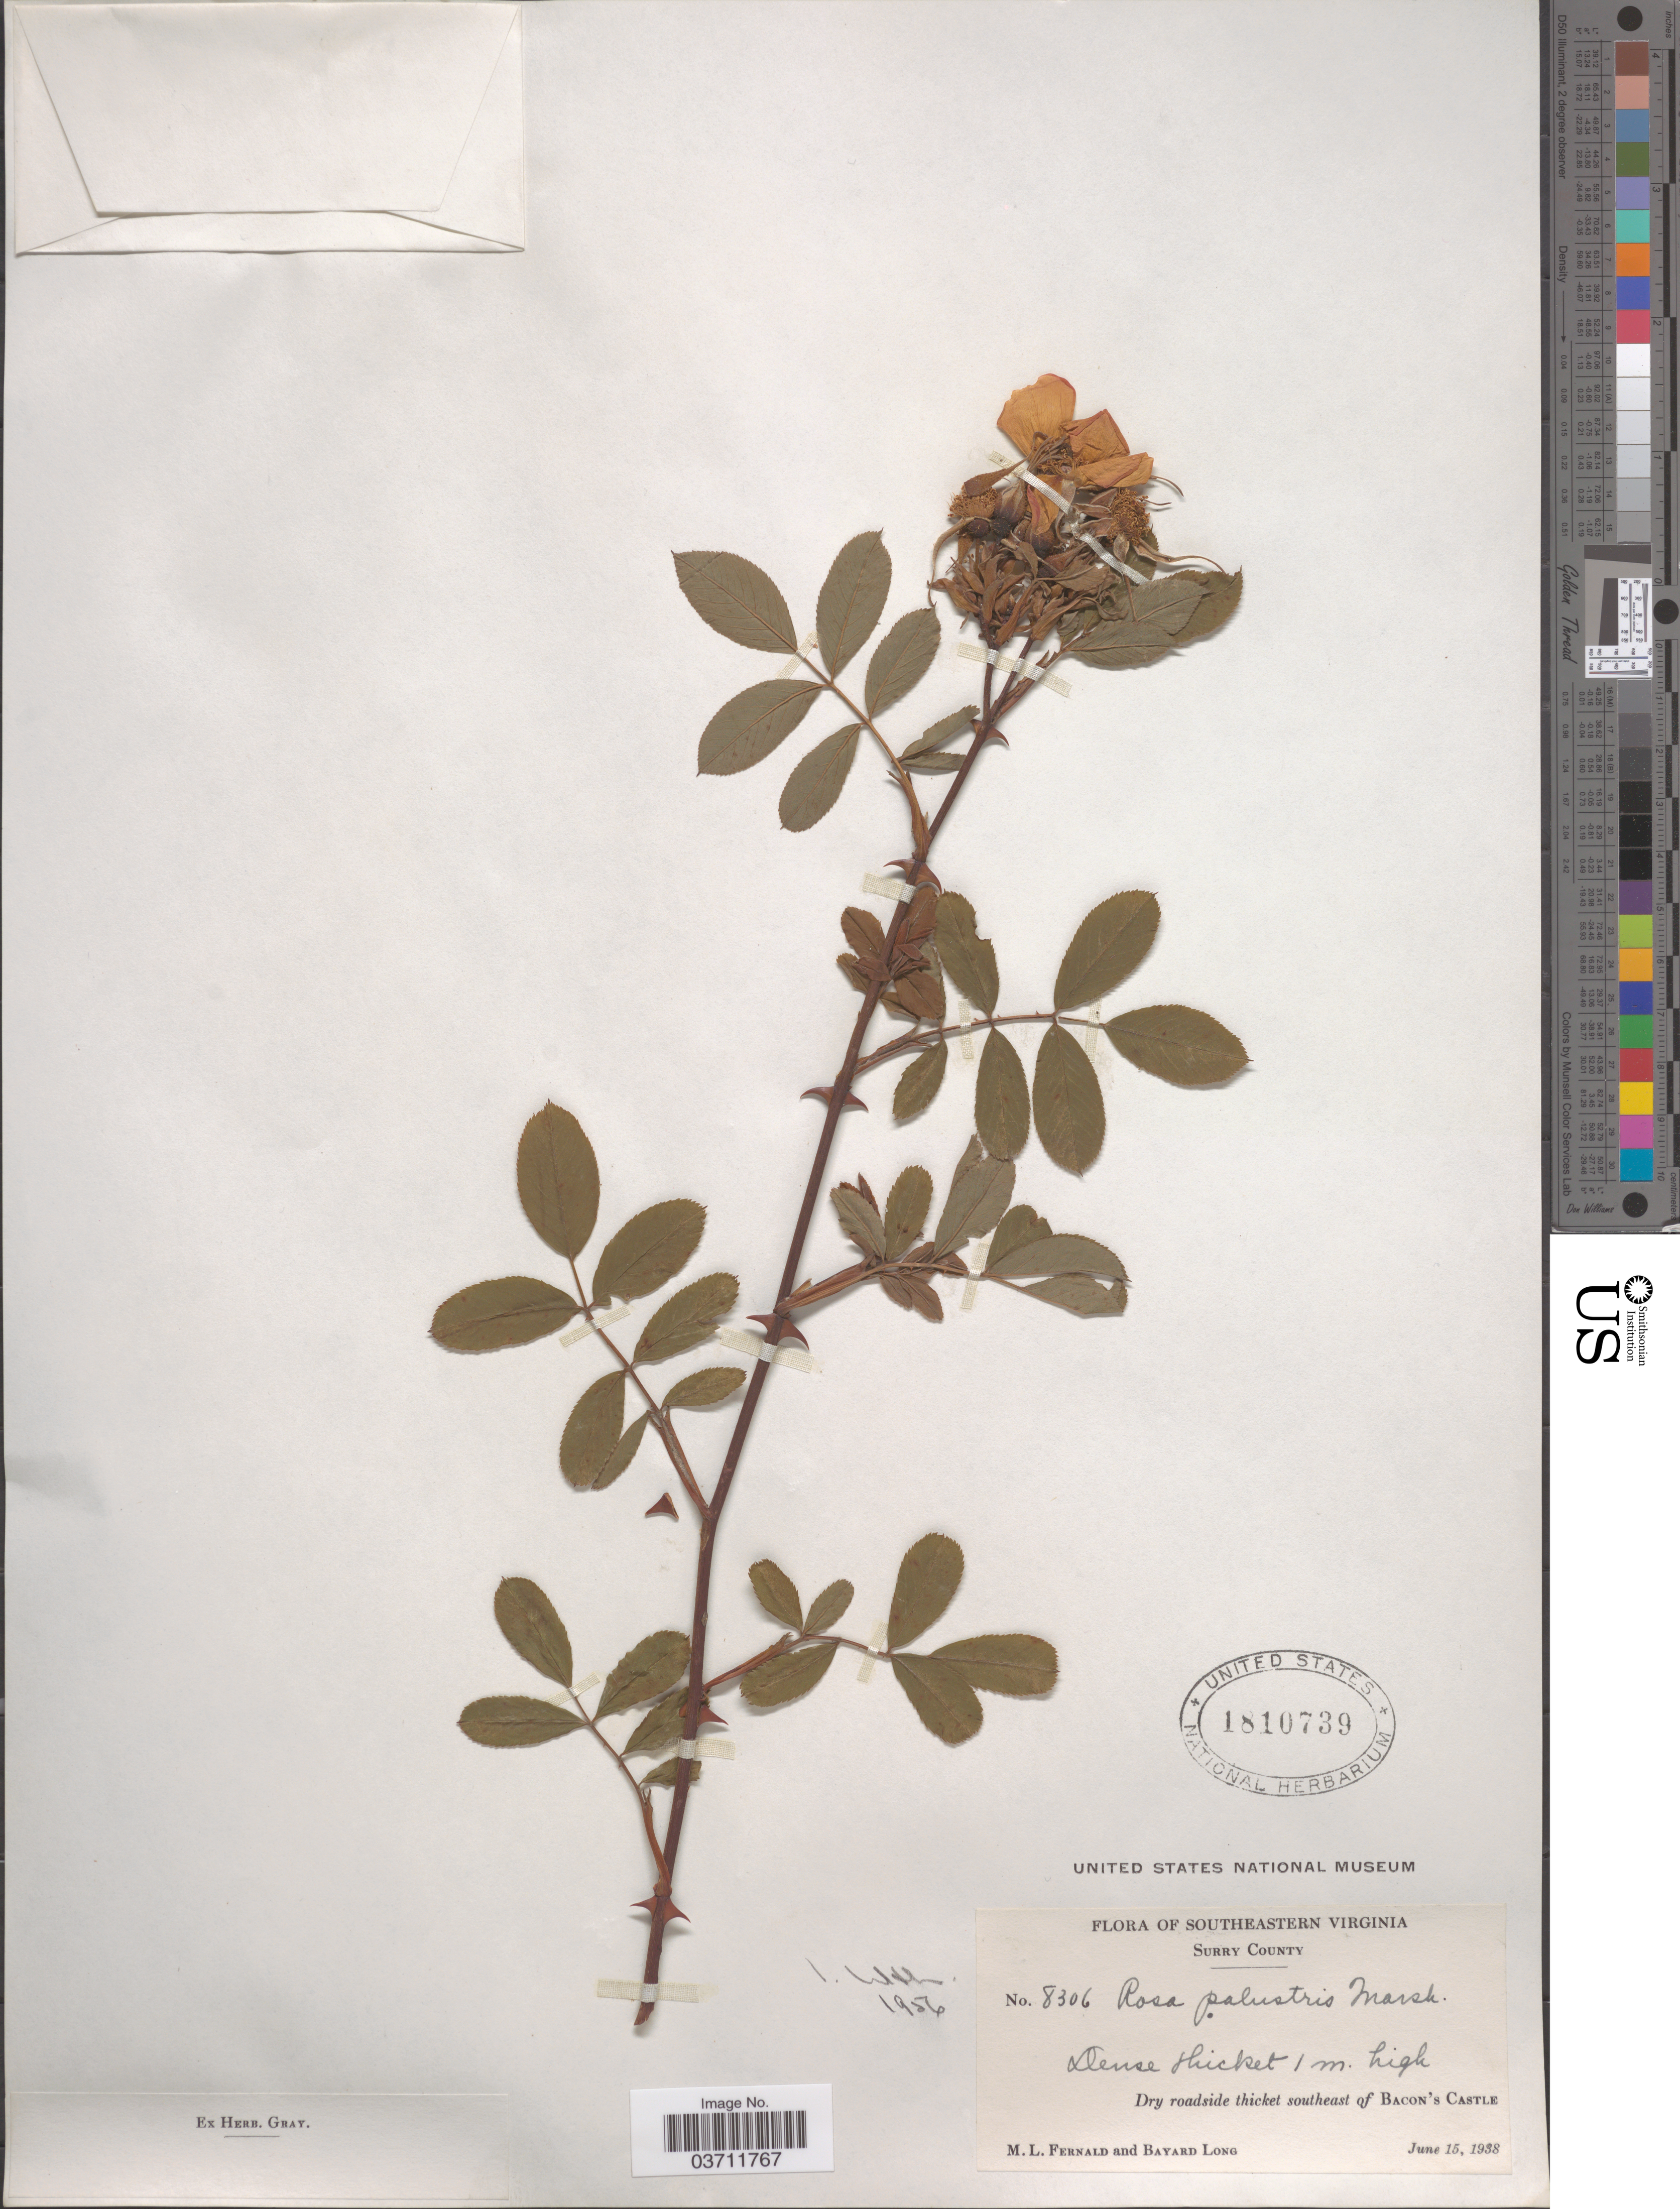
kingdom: Plantae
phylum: Tracheophyta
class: Magnoliopsida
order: Rosales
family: Rosaceae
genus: Rosa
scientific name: Rosa palustris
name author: Marshall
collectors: M. L. Fernald & B. Long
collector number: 8306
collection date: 1938-06-15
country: United States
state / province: Virginia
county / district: Surry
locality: Southeastern Virginia. Surry County. Southeast of Bacon's Castle.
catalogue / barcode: US 1810739